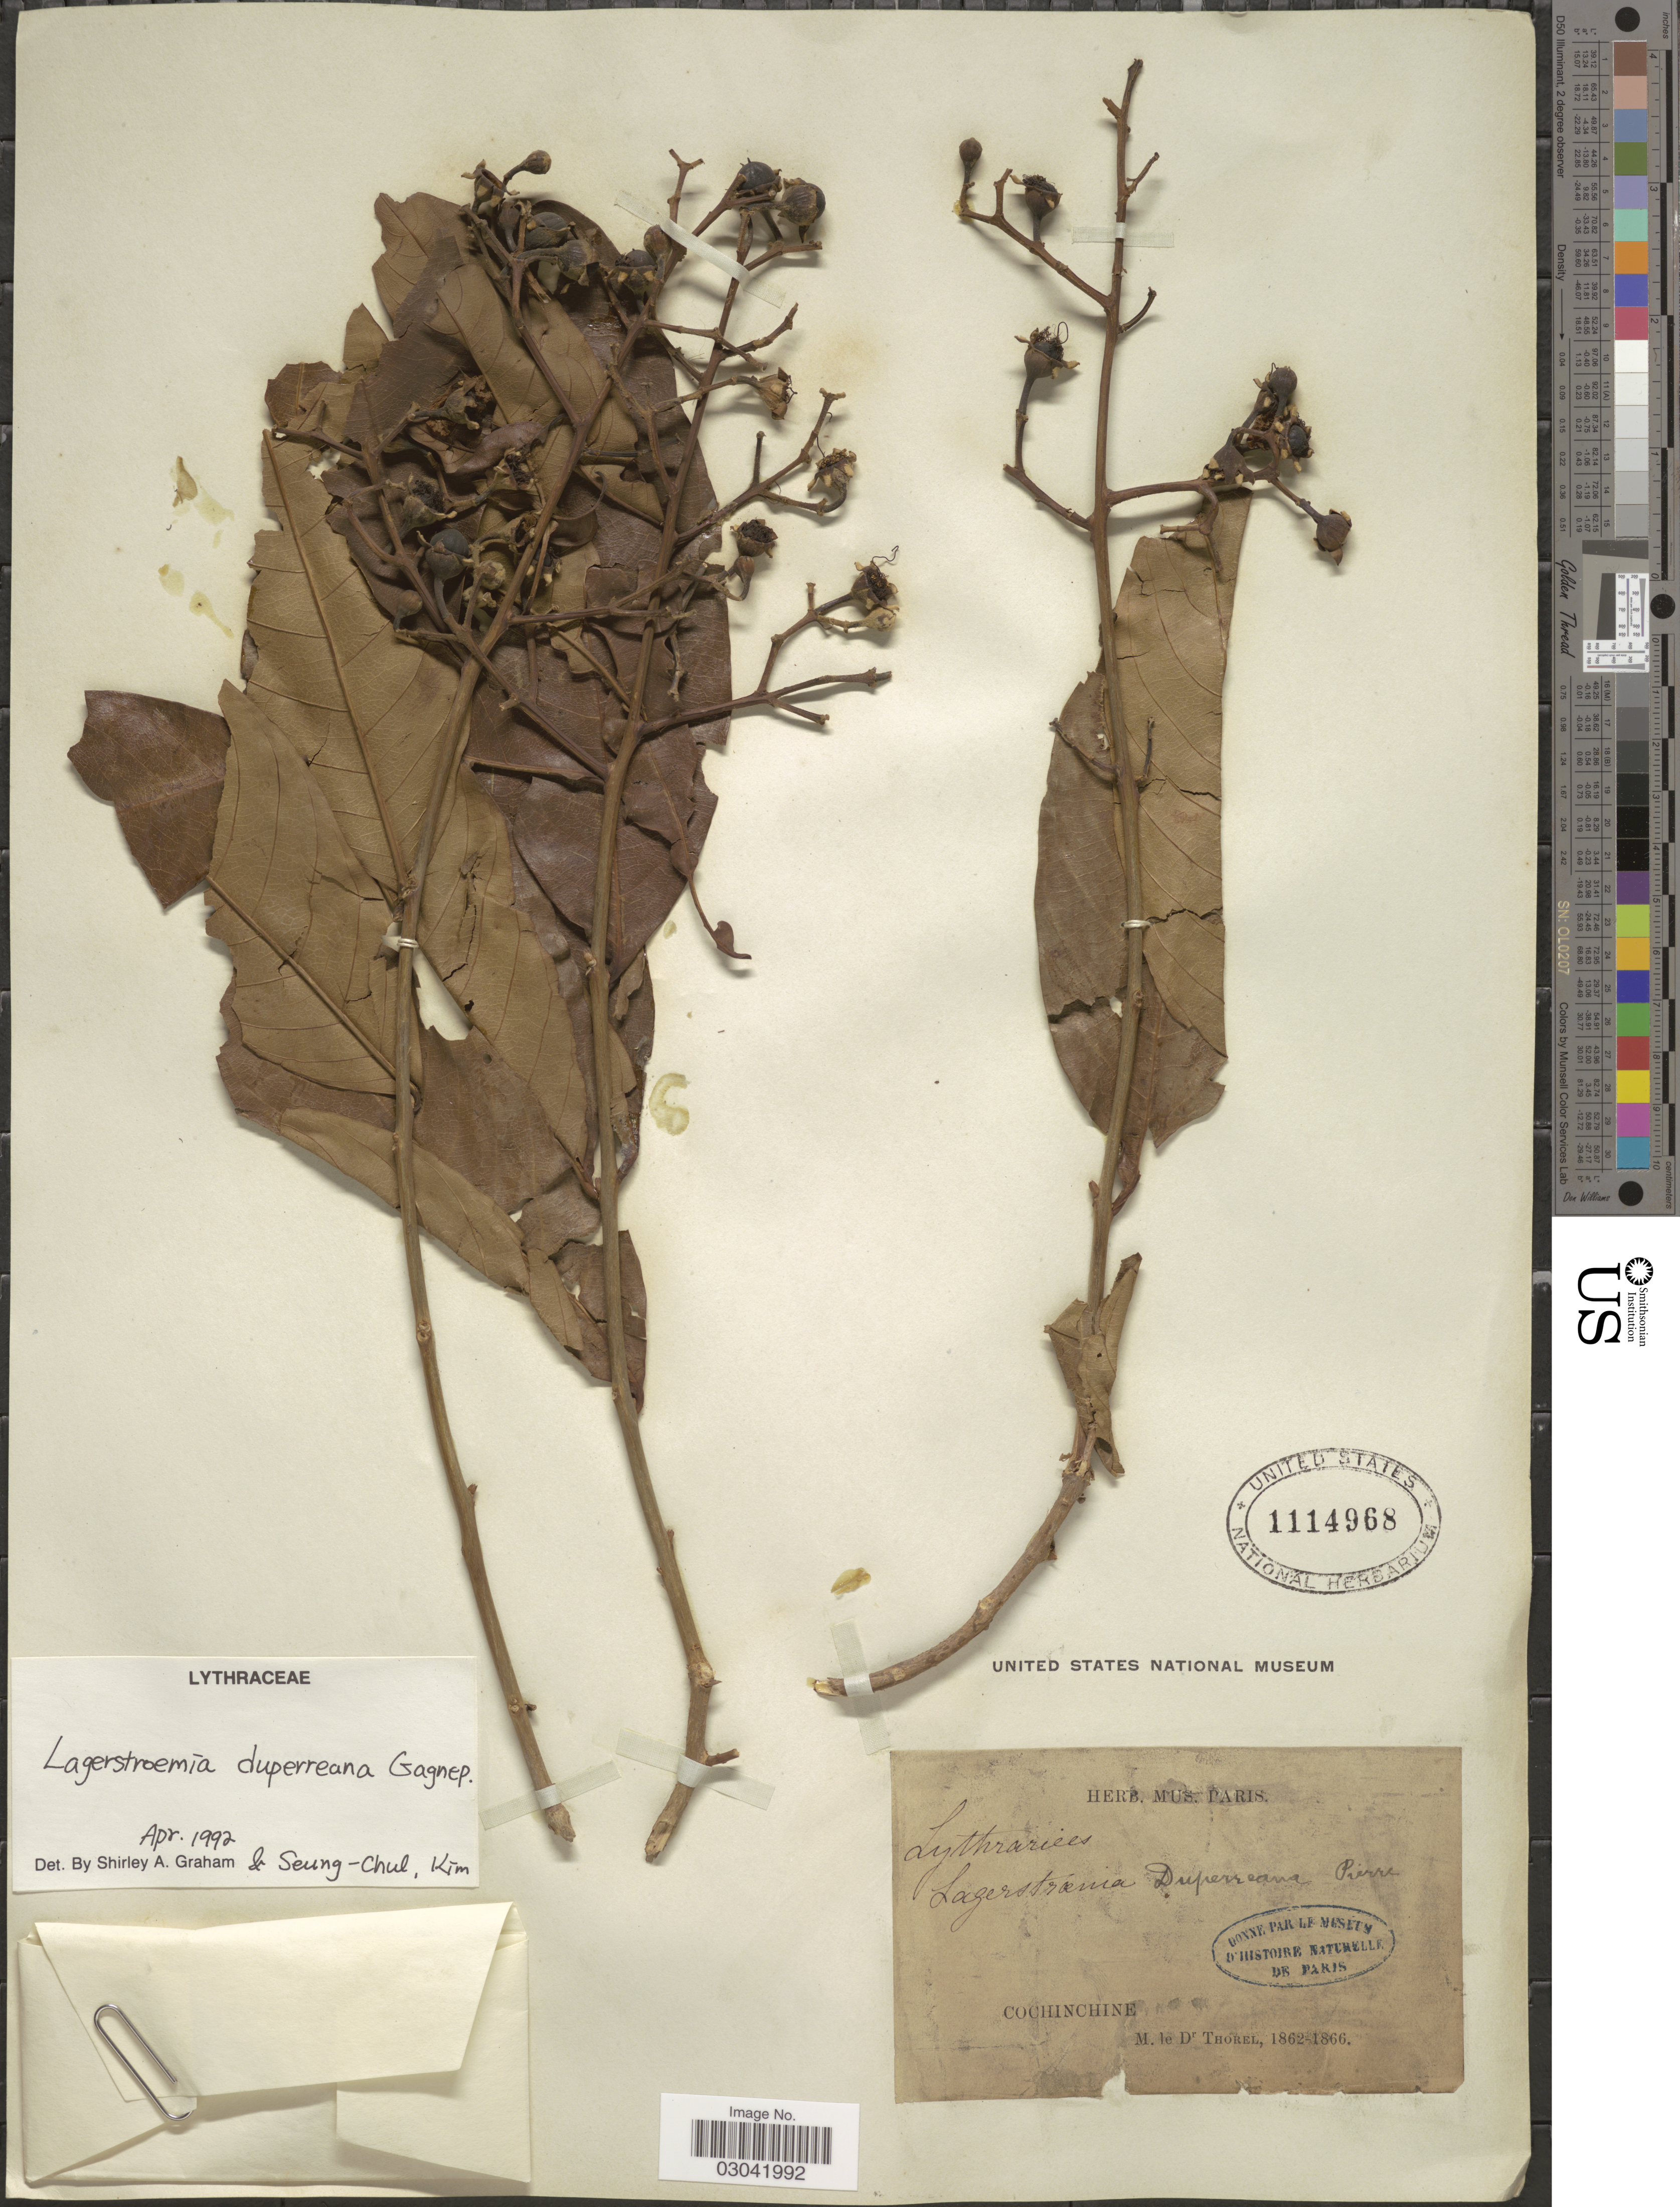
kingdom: Plantae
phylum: Tracheophyta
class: Magnoliopsida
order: Myrtales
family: Lythraceae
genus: Lagerstroemia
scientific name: Lagerstroemia duperreana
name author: Pierre ex Gagnep.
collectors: C. Thorel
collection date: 1862/1866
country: Vietnam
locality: Cochinchine.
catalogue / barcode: US 1114968